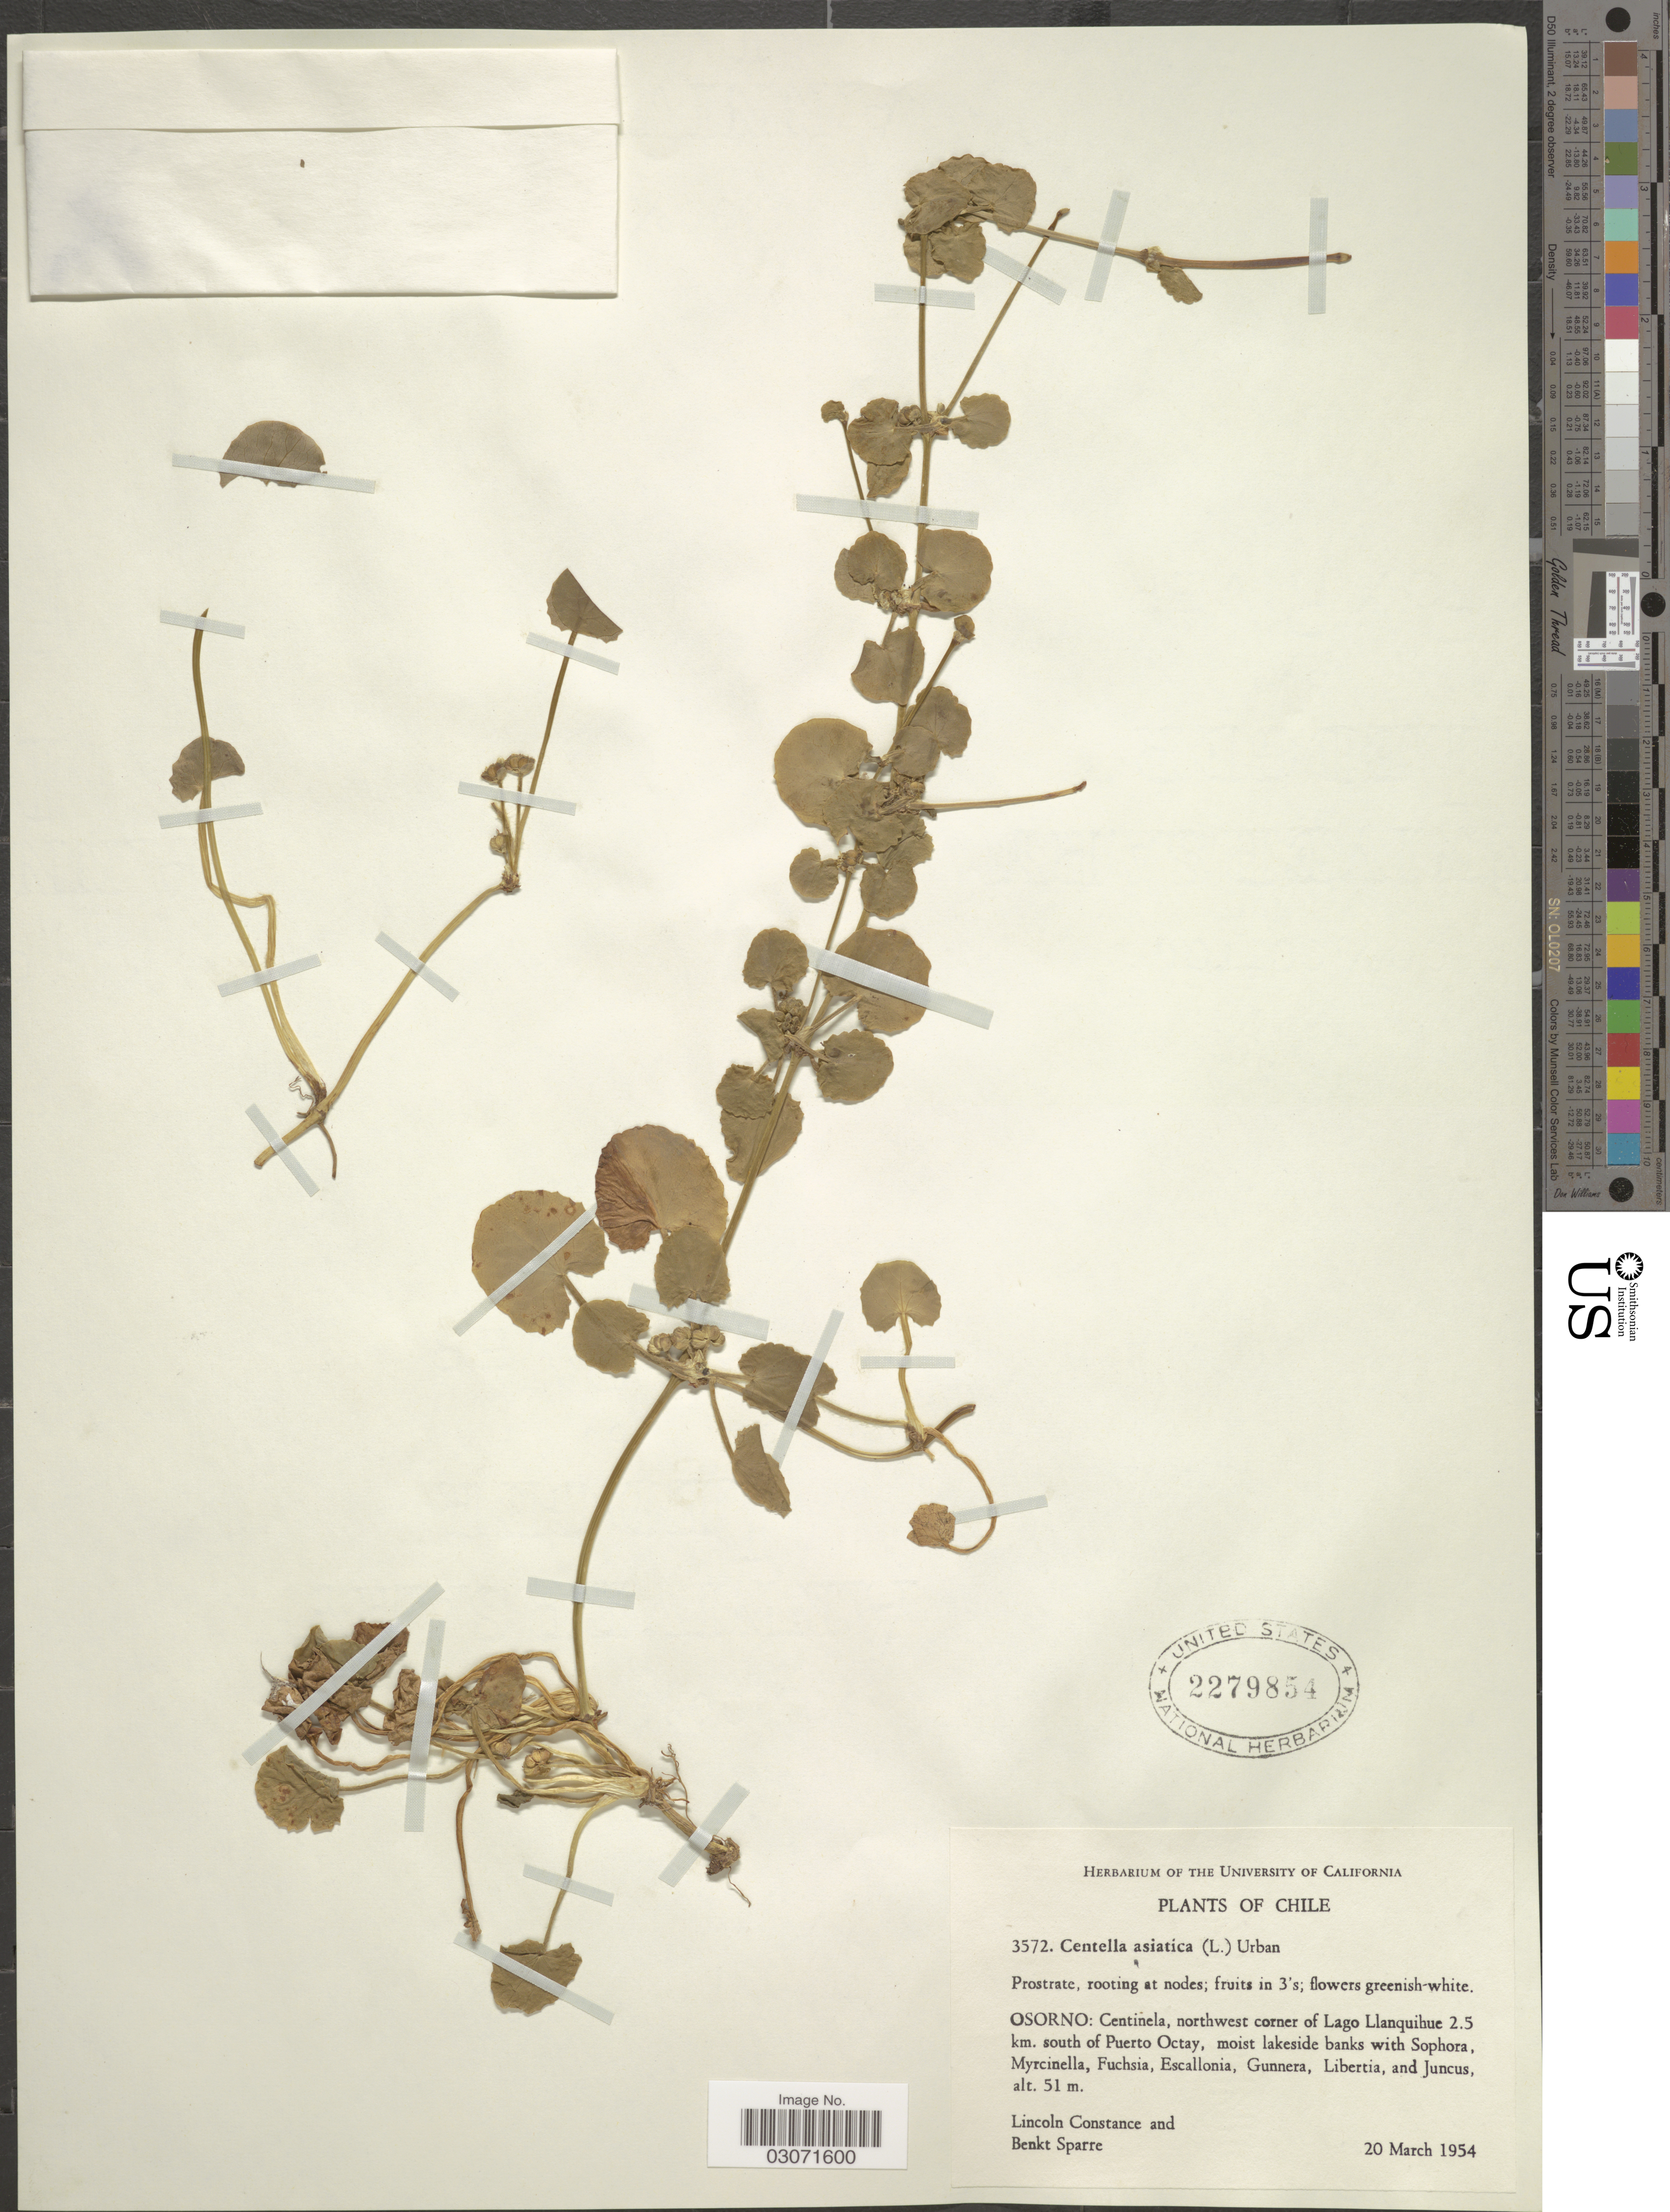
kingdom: Plantae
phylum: Tracheophyta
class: Magnoliopsida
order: Apiales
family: Apiaceae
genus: Centella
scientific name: Centella erecta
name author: (L. f.) Fernald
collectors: L. Constance & B. Sparre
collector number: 3572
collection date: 1954-03-20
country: Chile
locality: Osorno: Centinela, northwest corner of Lago Llanquihue 2.5 km. south of Puerto Octay.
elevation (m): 51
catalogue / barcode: US 2279854